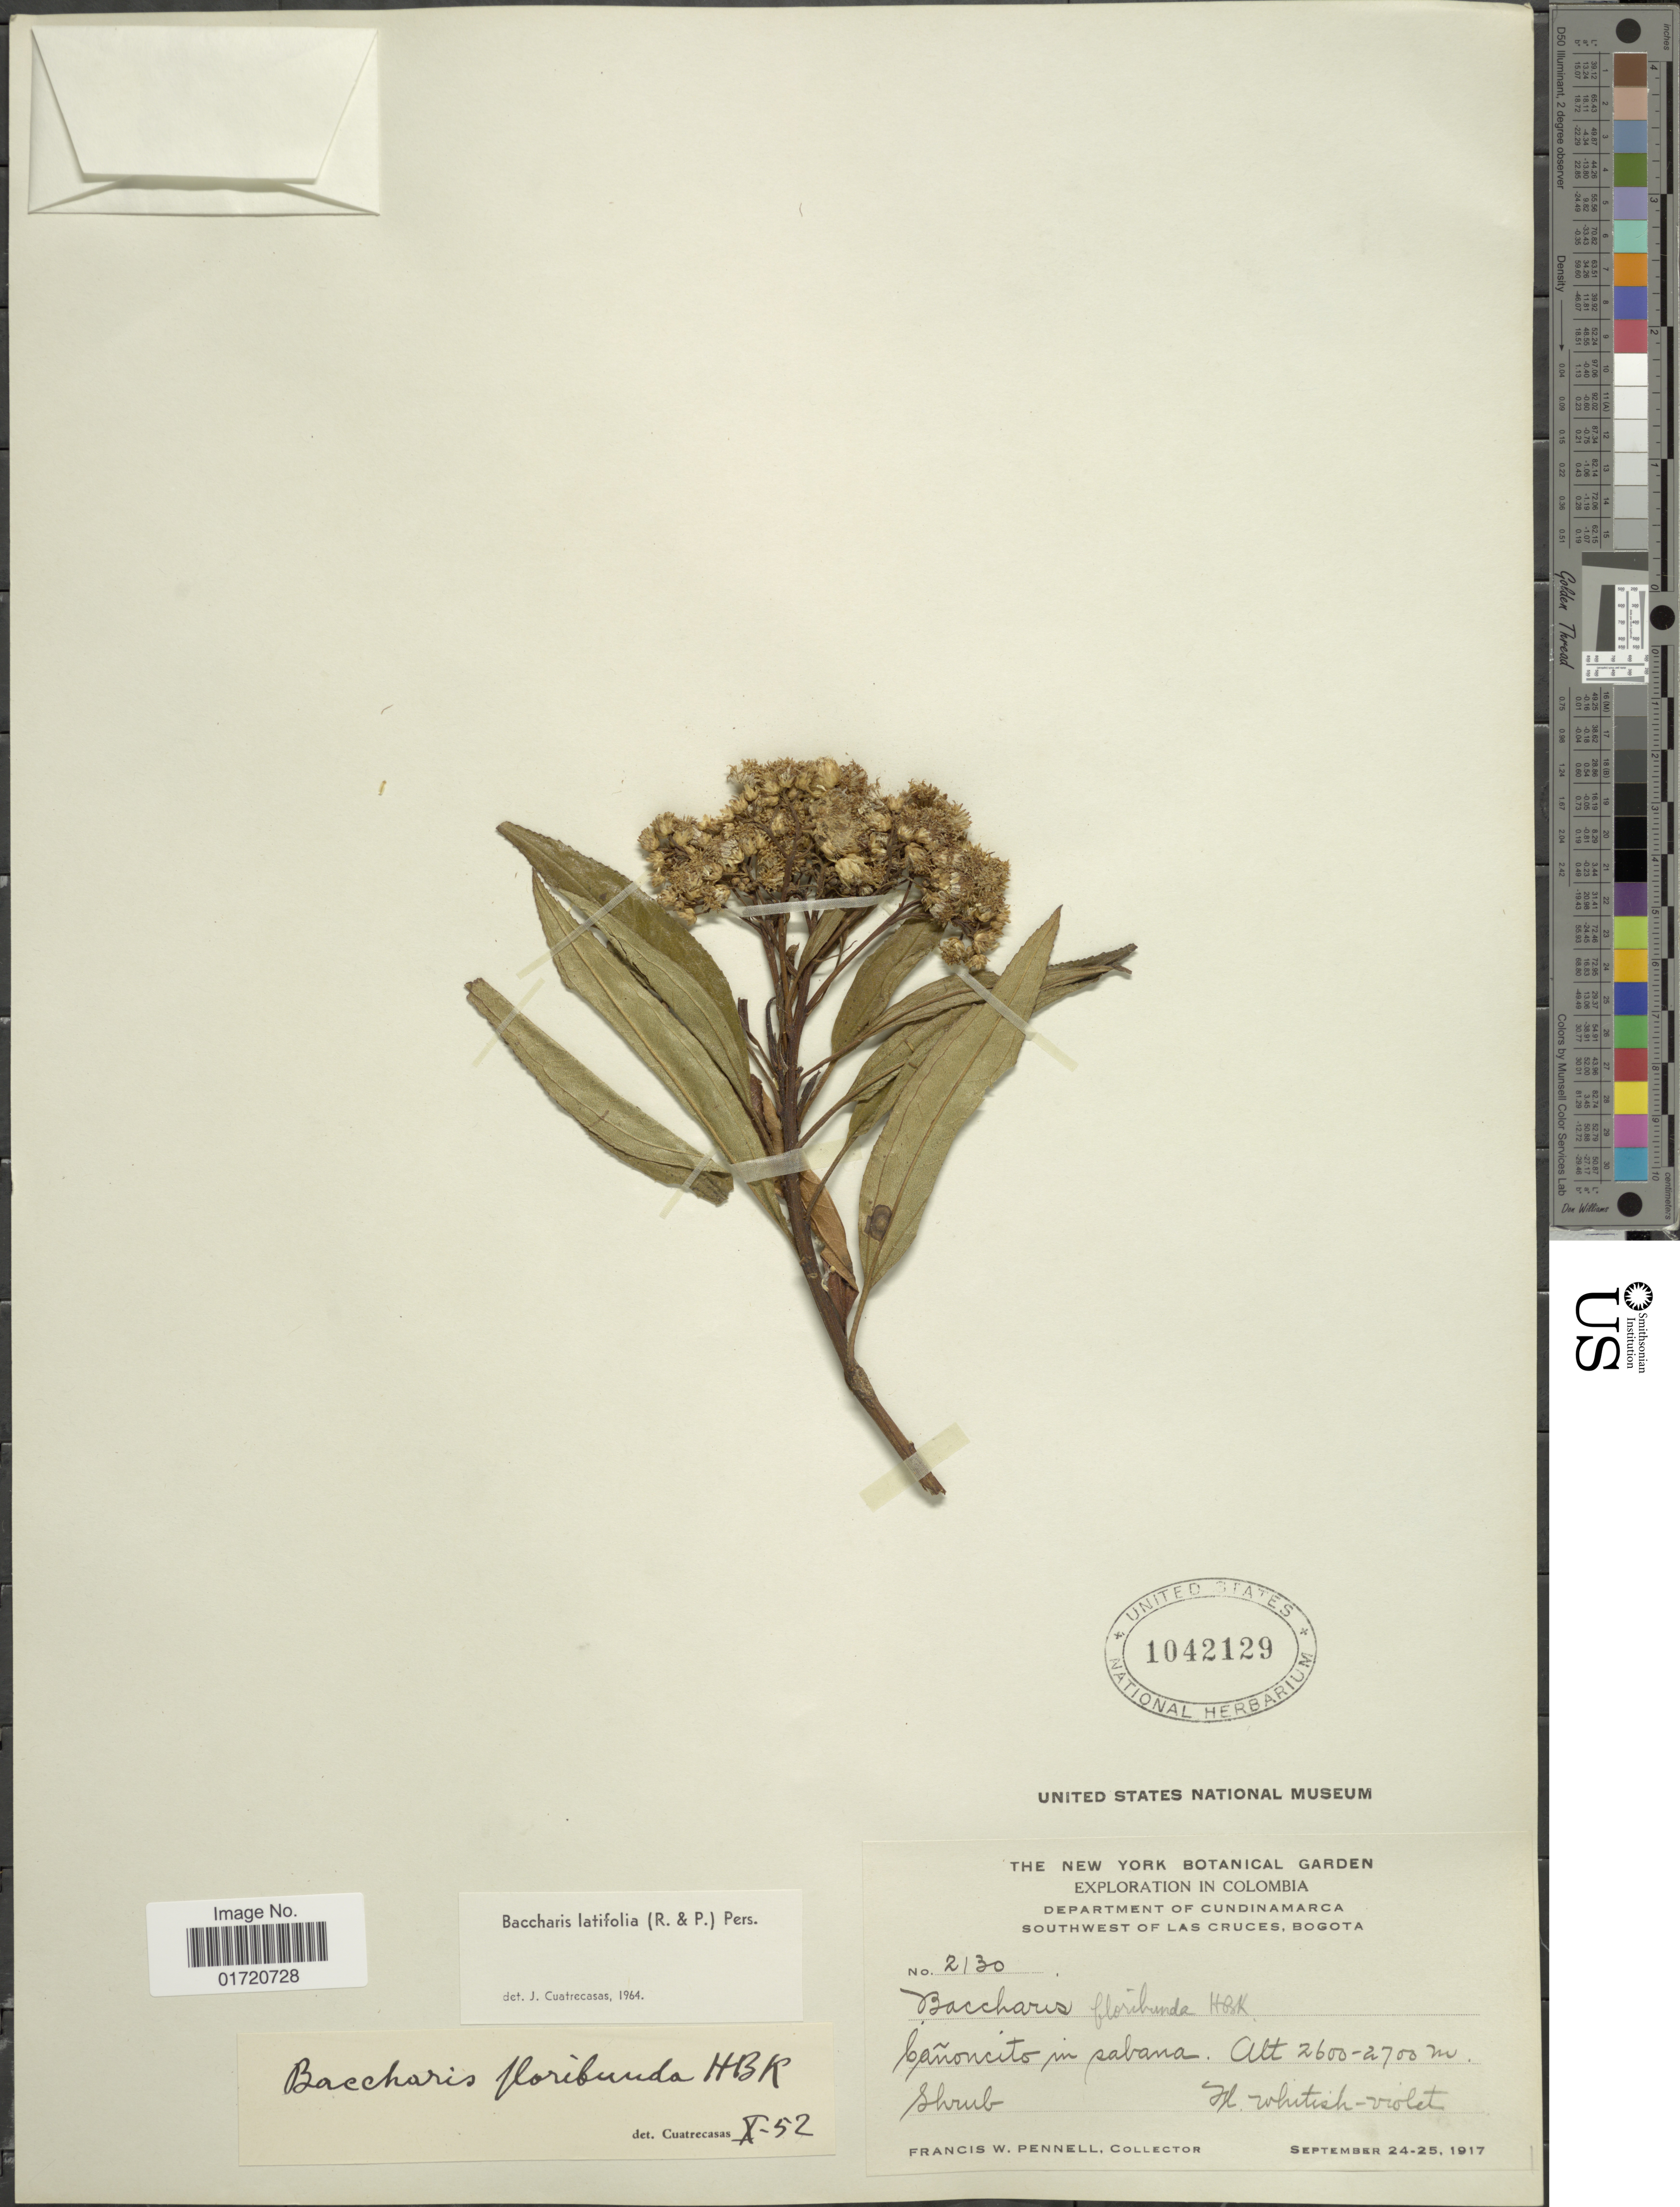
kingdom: Plantae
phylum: Tracheophyta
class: Magnoliopsida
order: Asterales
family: Asteraceae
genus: Baccharis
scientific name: Baccharis latifolia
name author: (Ruiz & Pav.) Pers.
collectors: F. W. Pennell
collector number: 2130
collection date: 1917-09-24/1917-09-25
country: Colombia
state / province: Cundinamarca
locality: Southwest of Las Cruces, Bogota, Canoncito in sabana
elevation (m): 2600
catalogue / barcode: US 1042129